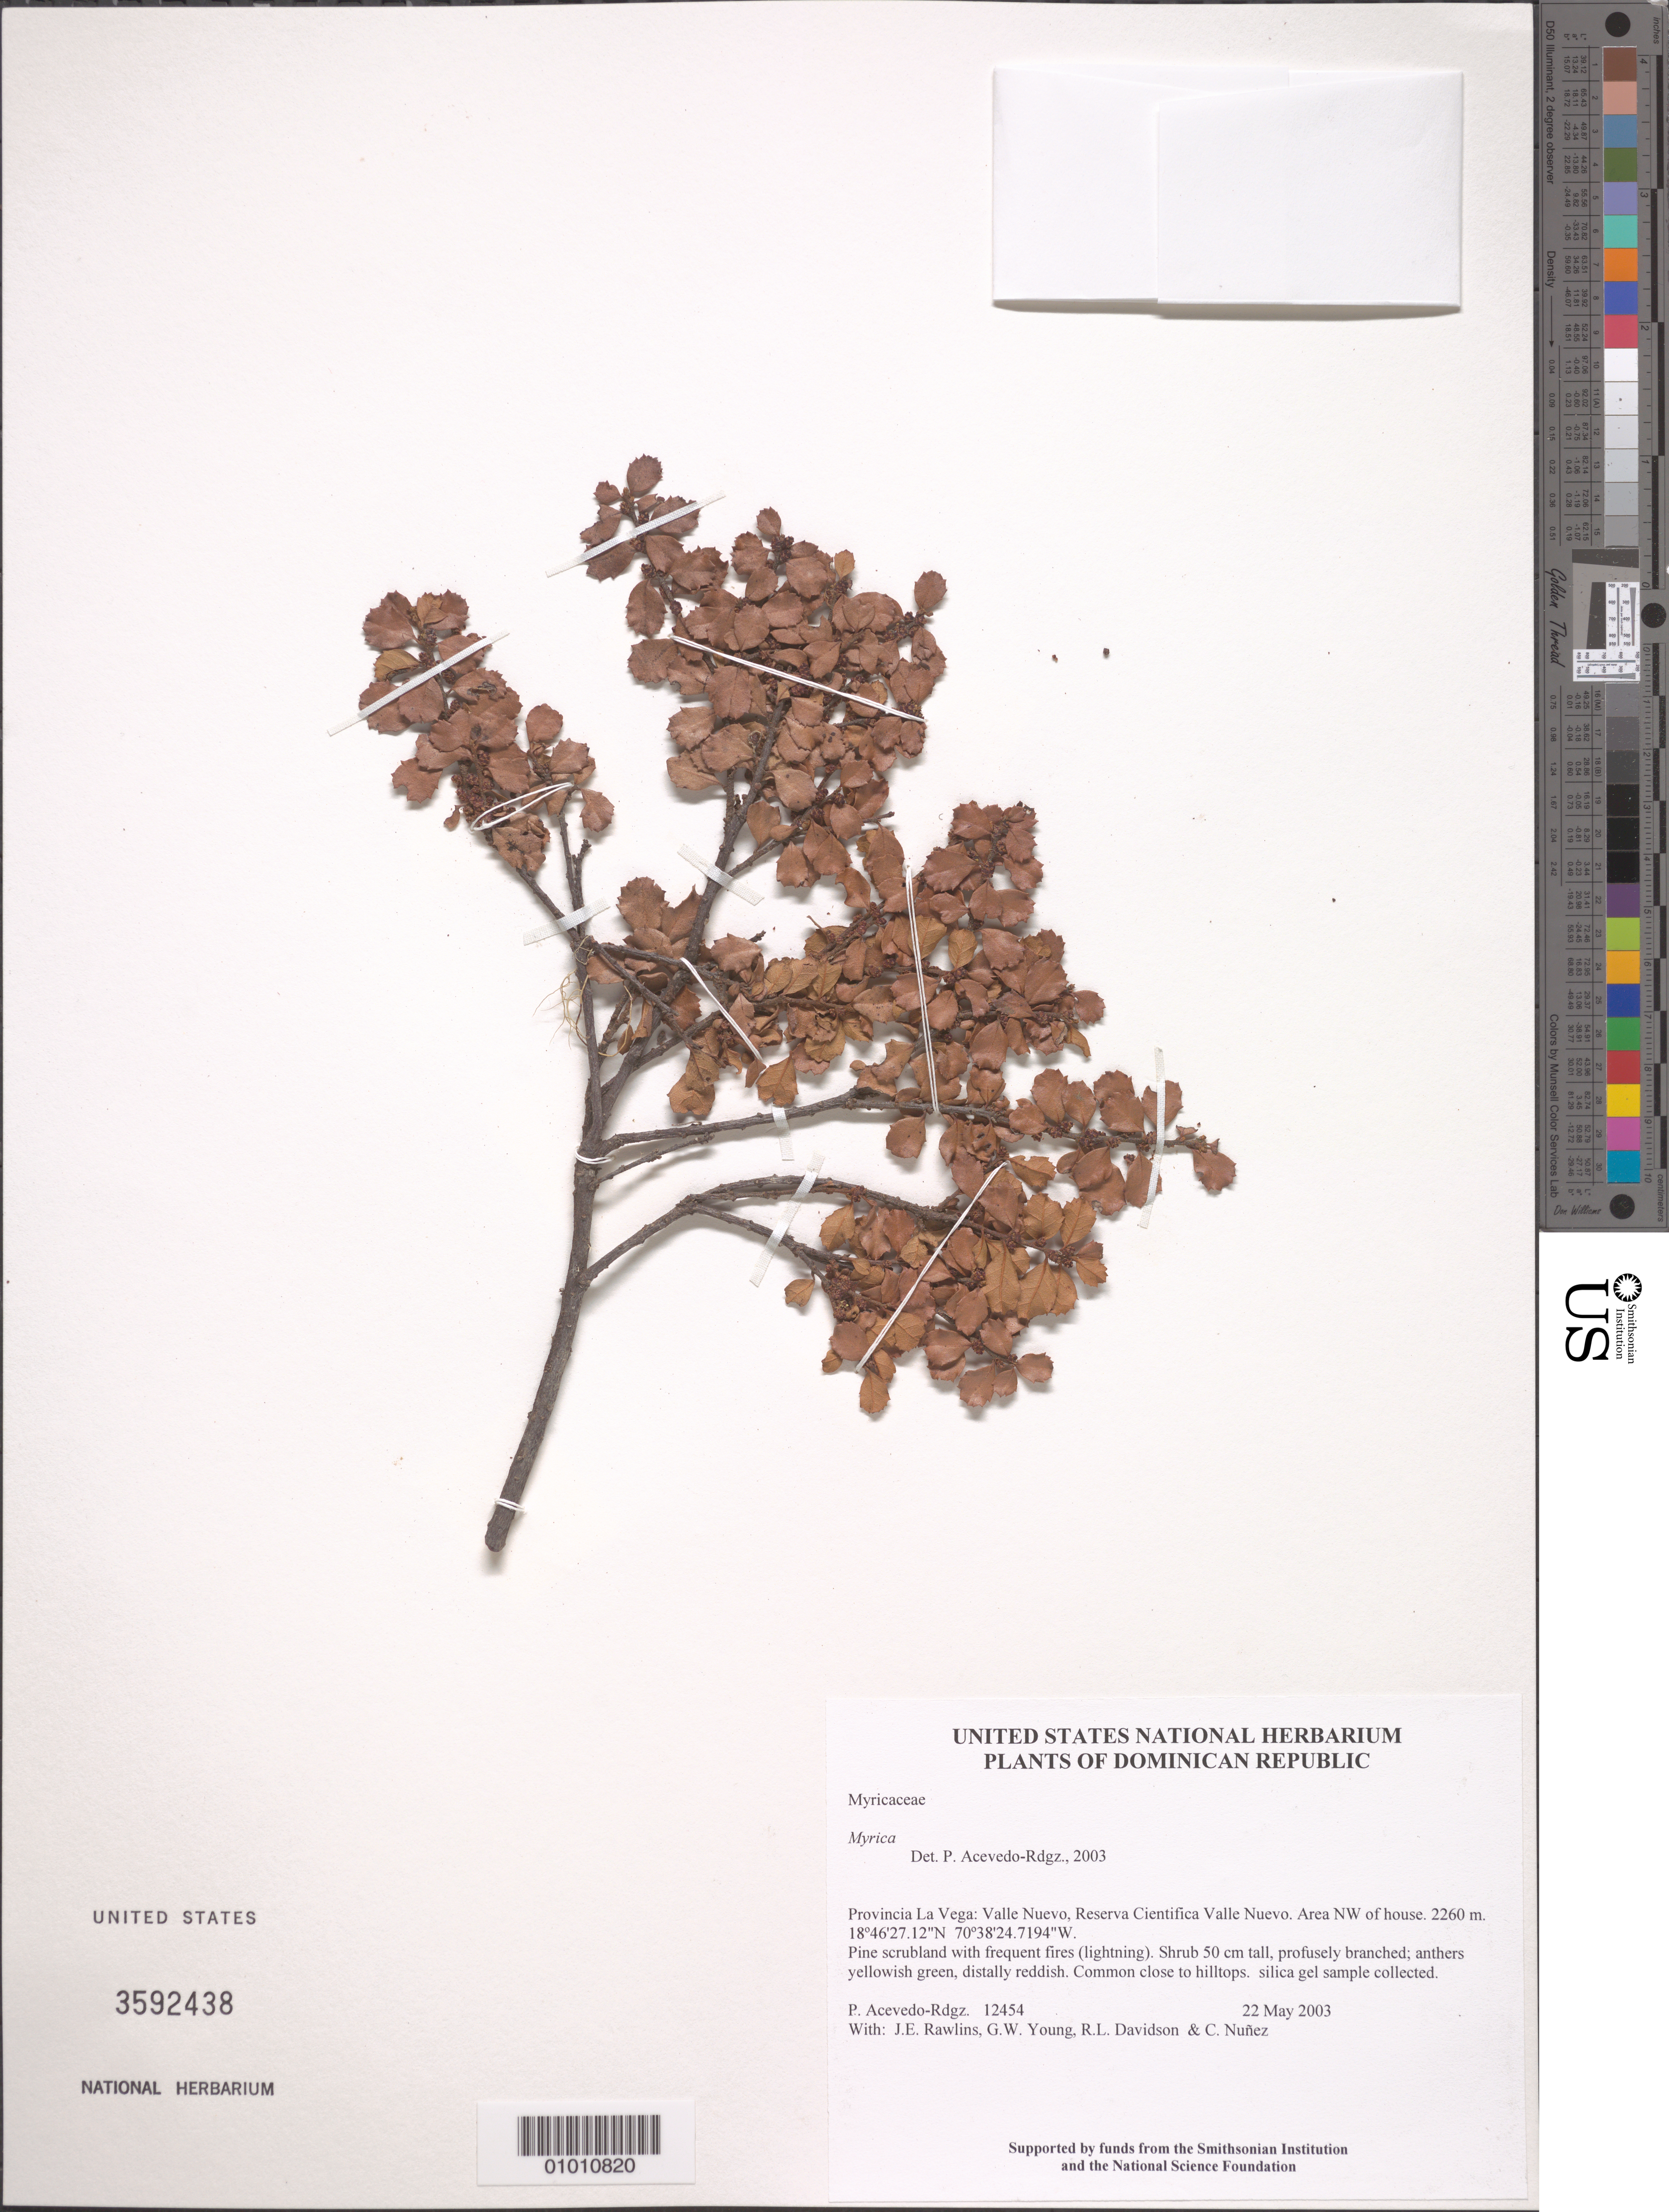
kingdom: Plantae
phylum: Tracheophyta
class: Magnoliopsida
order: Myrtales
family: Myrtaceae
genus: Myrcia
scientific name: Myrcia picardae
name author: Krug & Urb.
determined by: Acevedo-Rodriguez, P., (US), Smithsonian Institution - National Museum of Natural History (UNITED STATES)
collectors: P. Acevedo-Rodr., J. Rawlins, G. Young, R. Davidson & C. Nunez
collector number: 12454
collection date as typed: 22 May 2003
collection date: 2003-05-22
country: Dominican Republic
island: Hispaniola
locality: Provincia La Vega: Valle Nuevo, Reserva Cientifica Valle Nuevo. Area NW of house.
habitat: Pine scrubland with frequent fires (lightning).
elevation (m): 2260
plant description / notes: US, K, MO, NY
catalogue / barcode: US 3592438